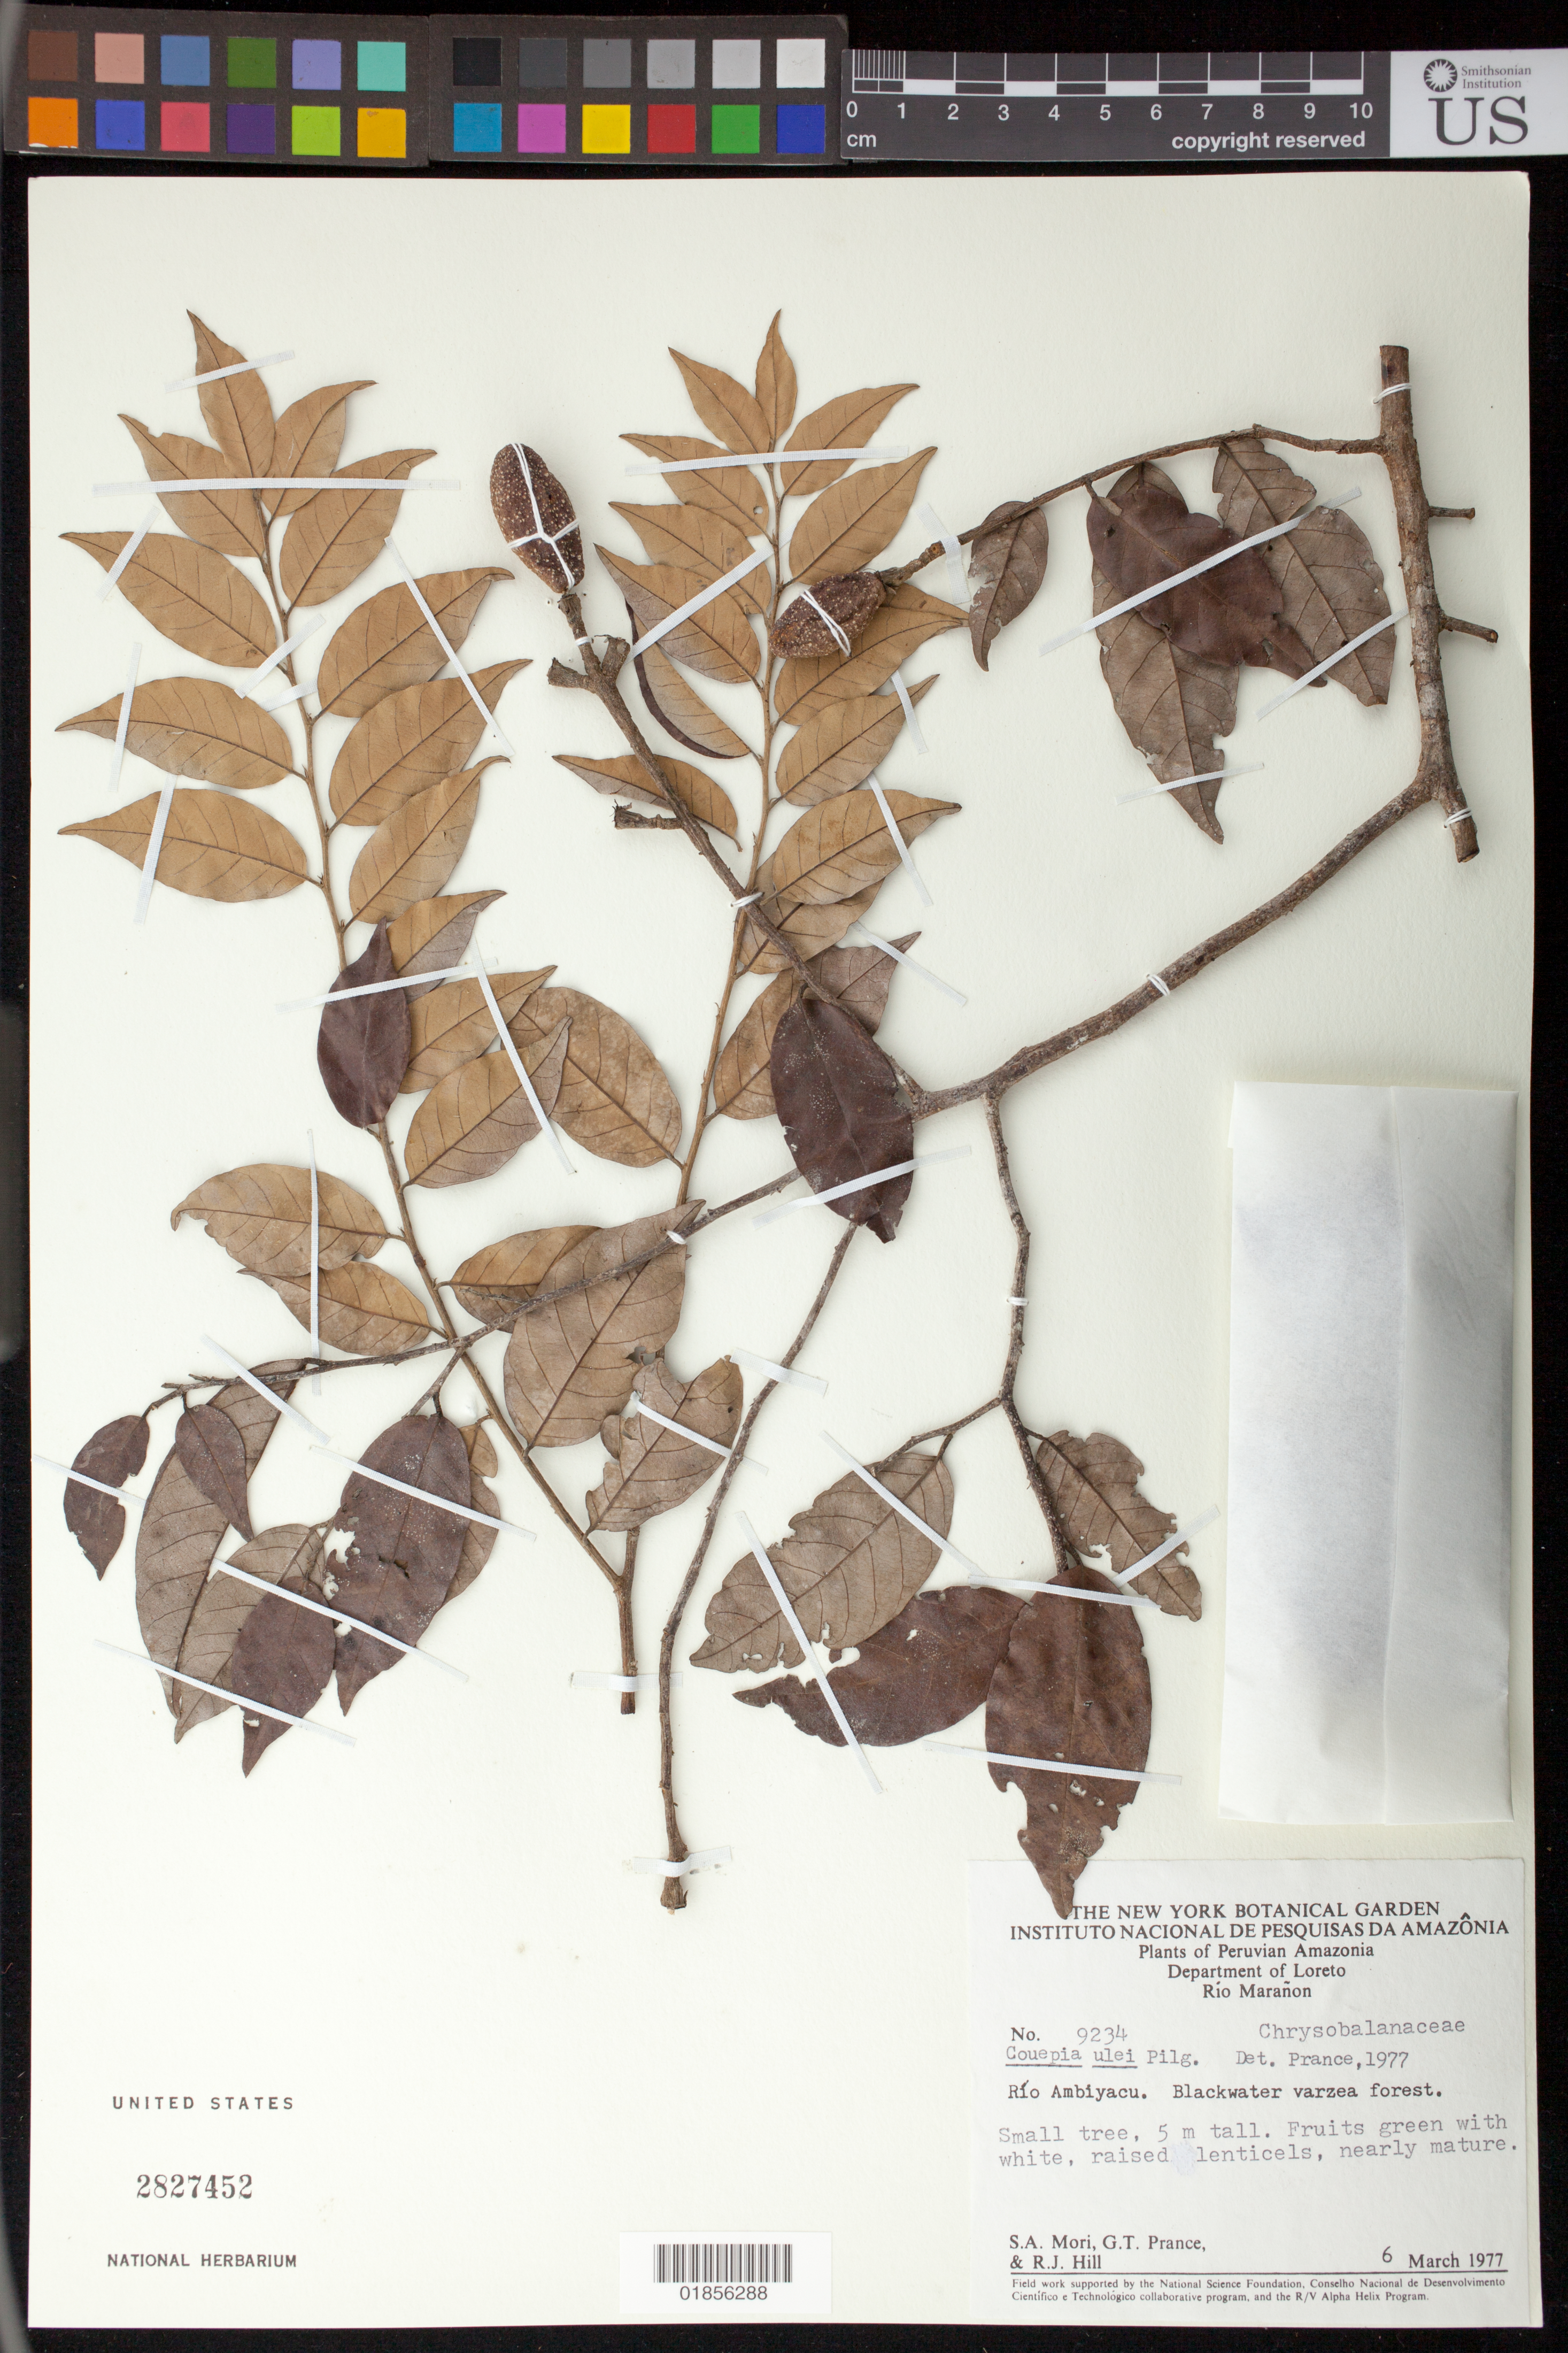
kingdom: Plantae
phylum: Tracheophyta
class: Magnoliopsida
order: Malpighiales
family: Chrysobalanaceae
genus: Couepia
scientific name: Couepia ulei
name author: Pilg.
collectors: S. Mori, G. T. Prance & R. J. Hill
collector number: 9234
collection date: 1977-03-06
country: Peru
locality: Department of Loreto, Rio Marañon, Río Ambiyacu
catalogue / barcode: US 2827452